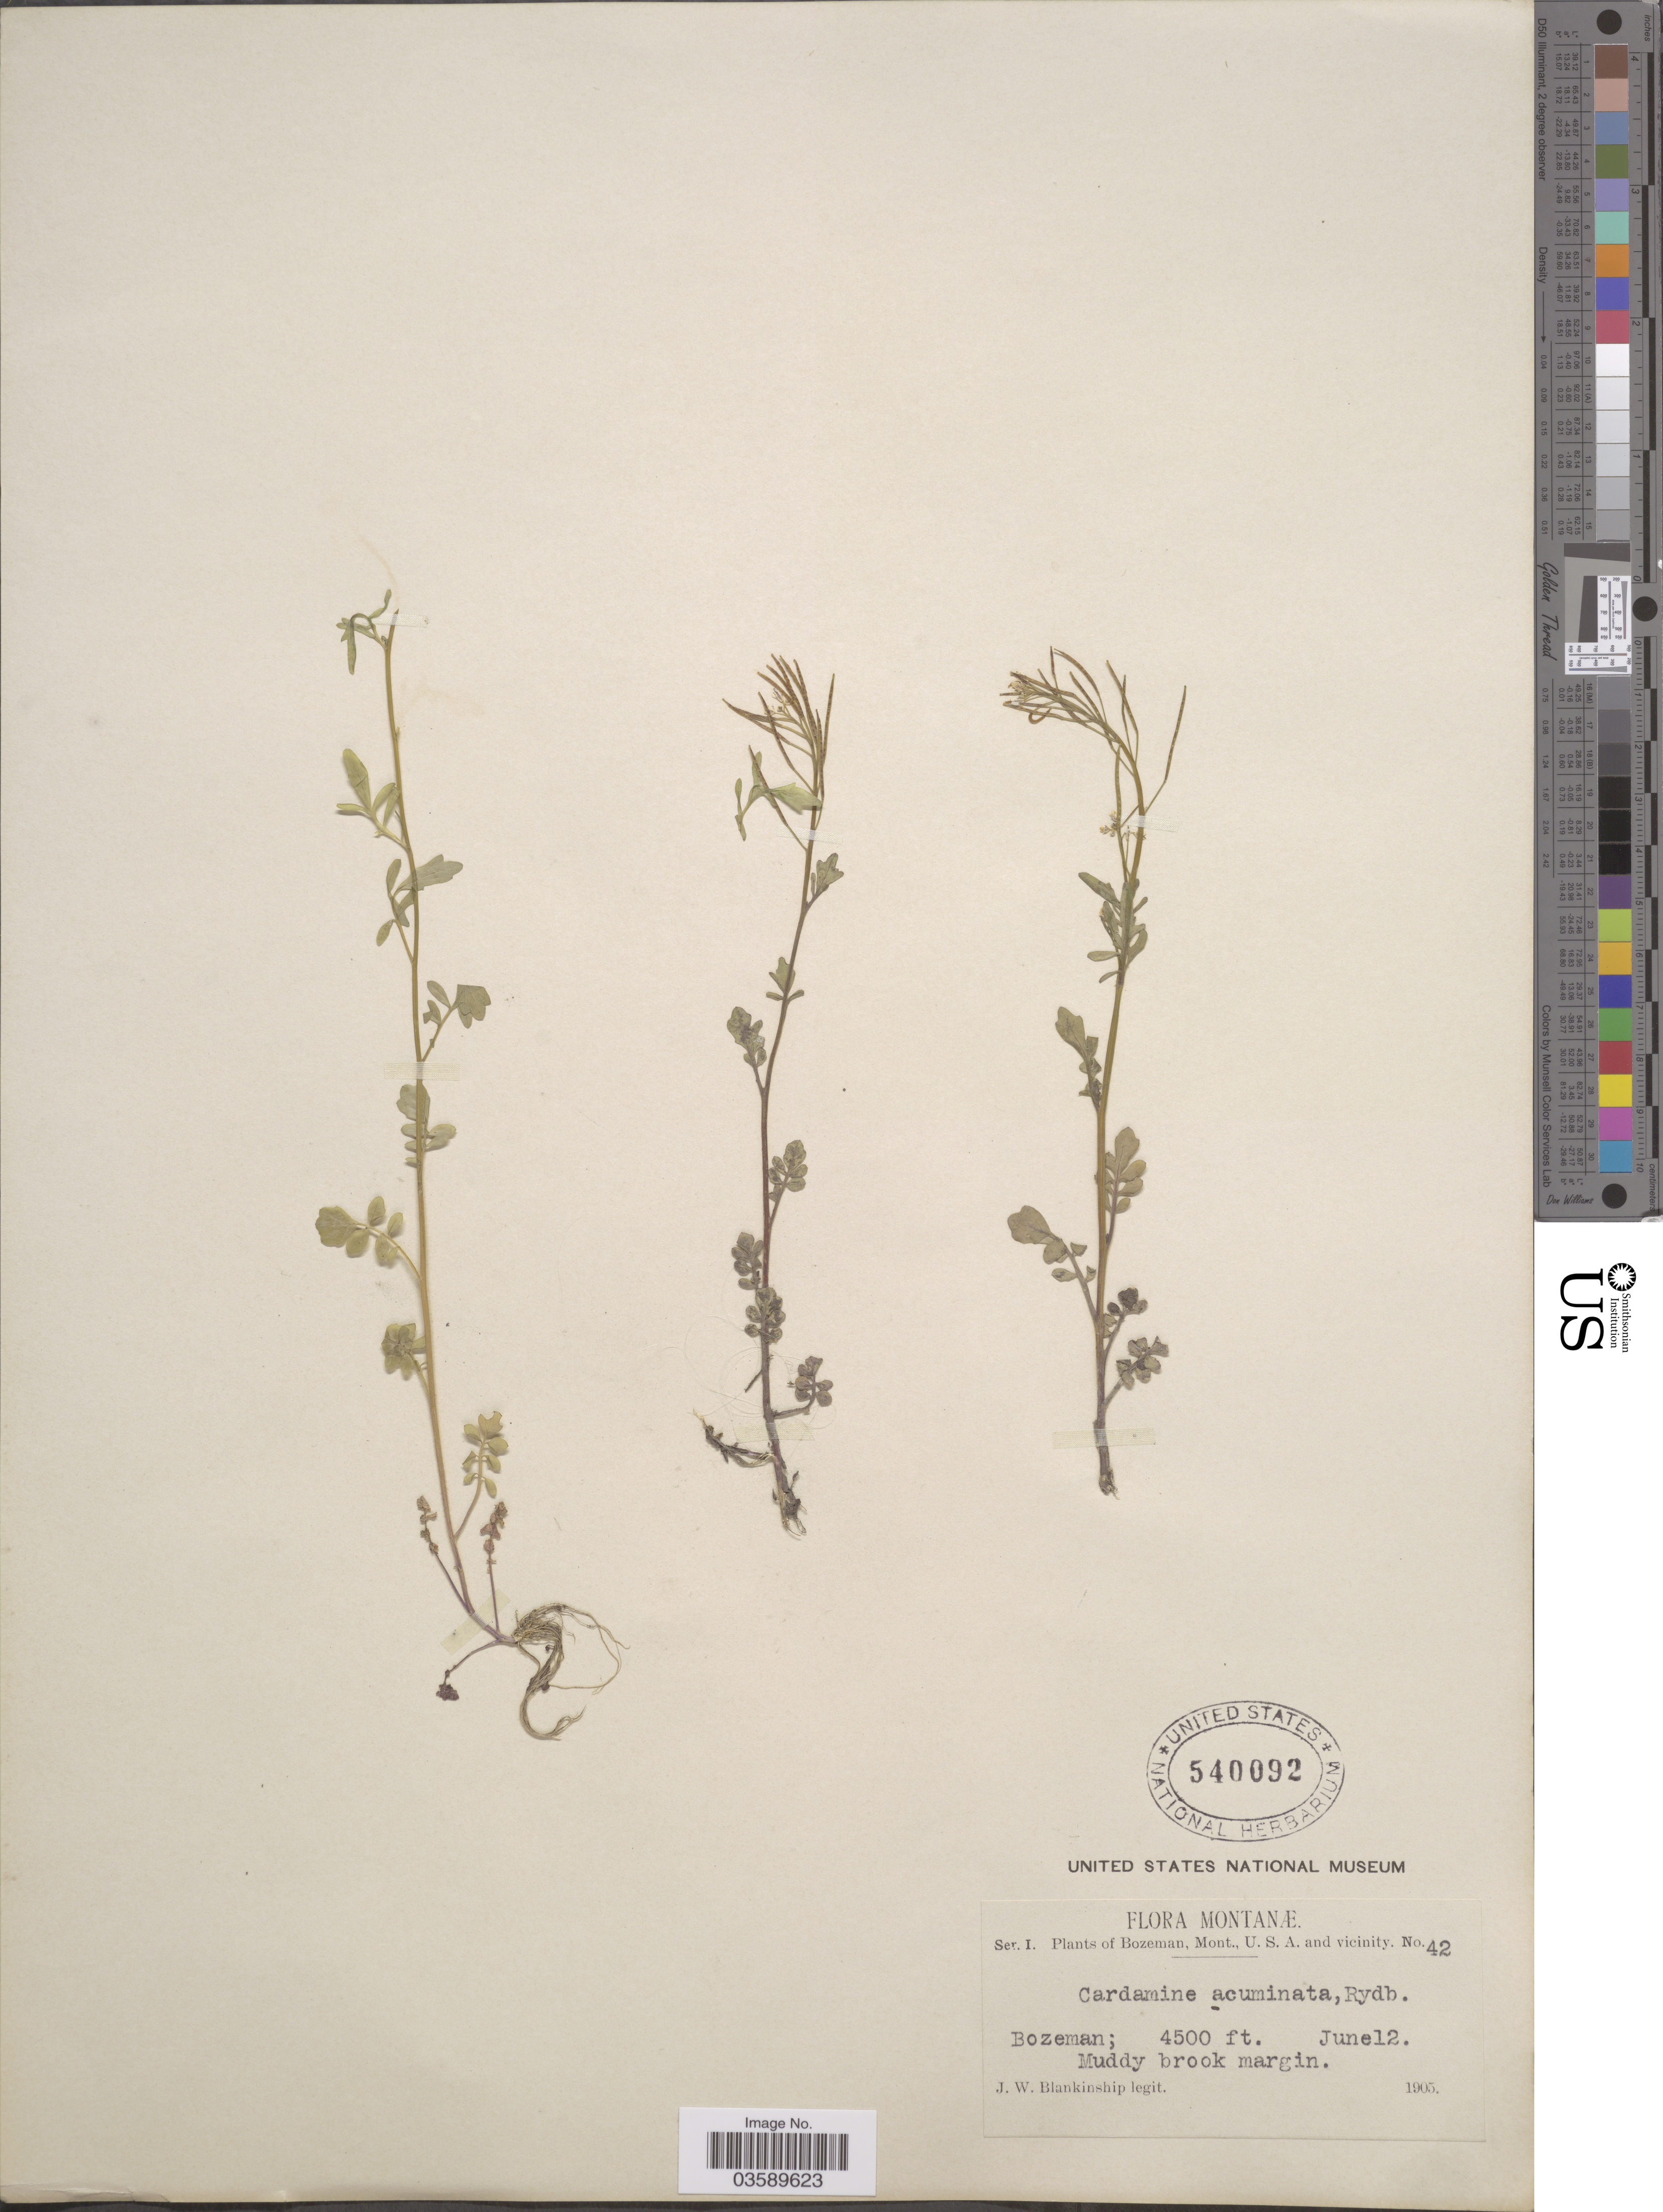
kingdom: Plantae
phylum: Tracheophyta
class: Magnoliopsida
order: Brassicales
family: Brassicaceae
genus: Cardamine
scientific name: Cardamine oligosperma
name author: Nutt.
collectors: J. W. Blankinship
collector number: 42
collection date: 1905-06-12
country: United States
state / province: Montana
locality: Bozeman and vicinity. Bozeman. Muddy brook margin.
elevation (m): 1372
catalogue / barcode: US 540092